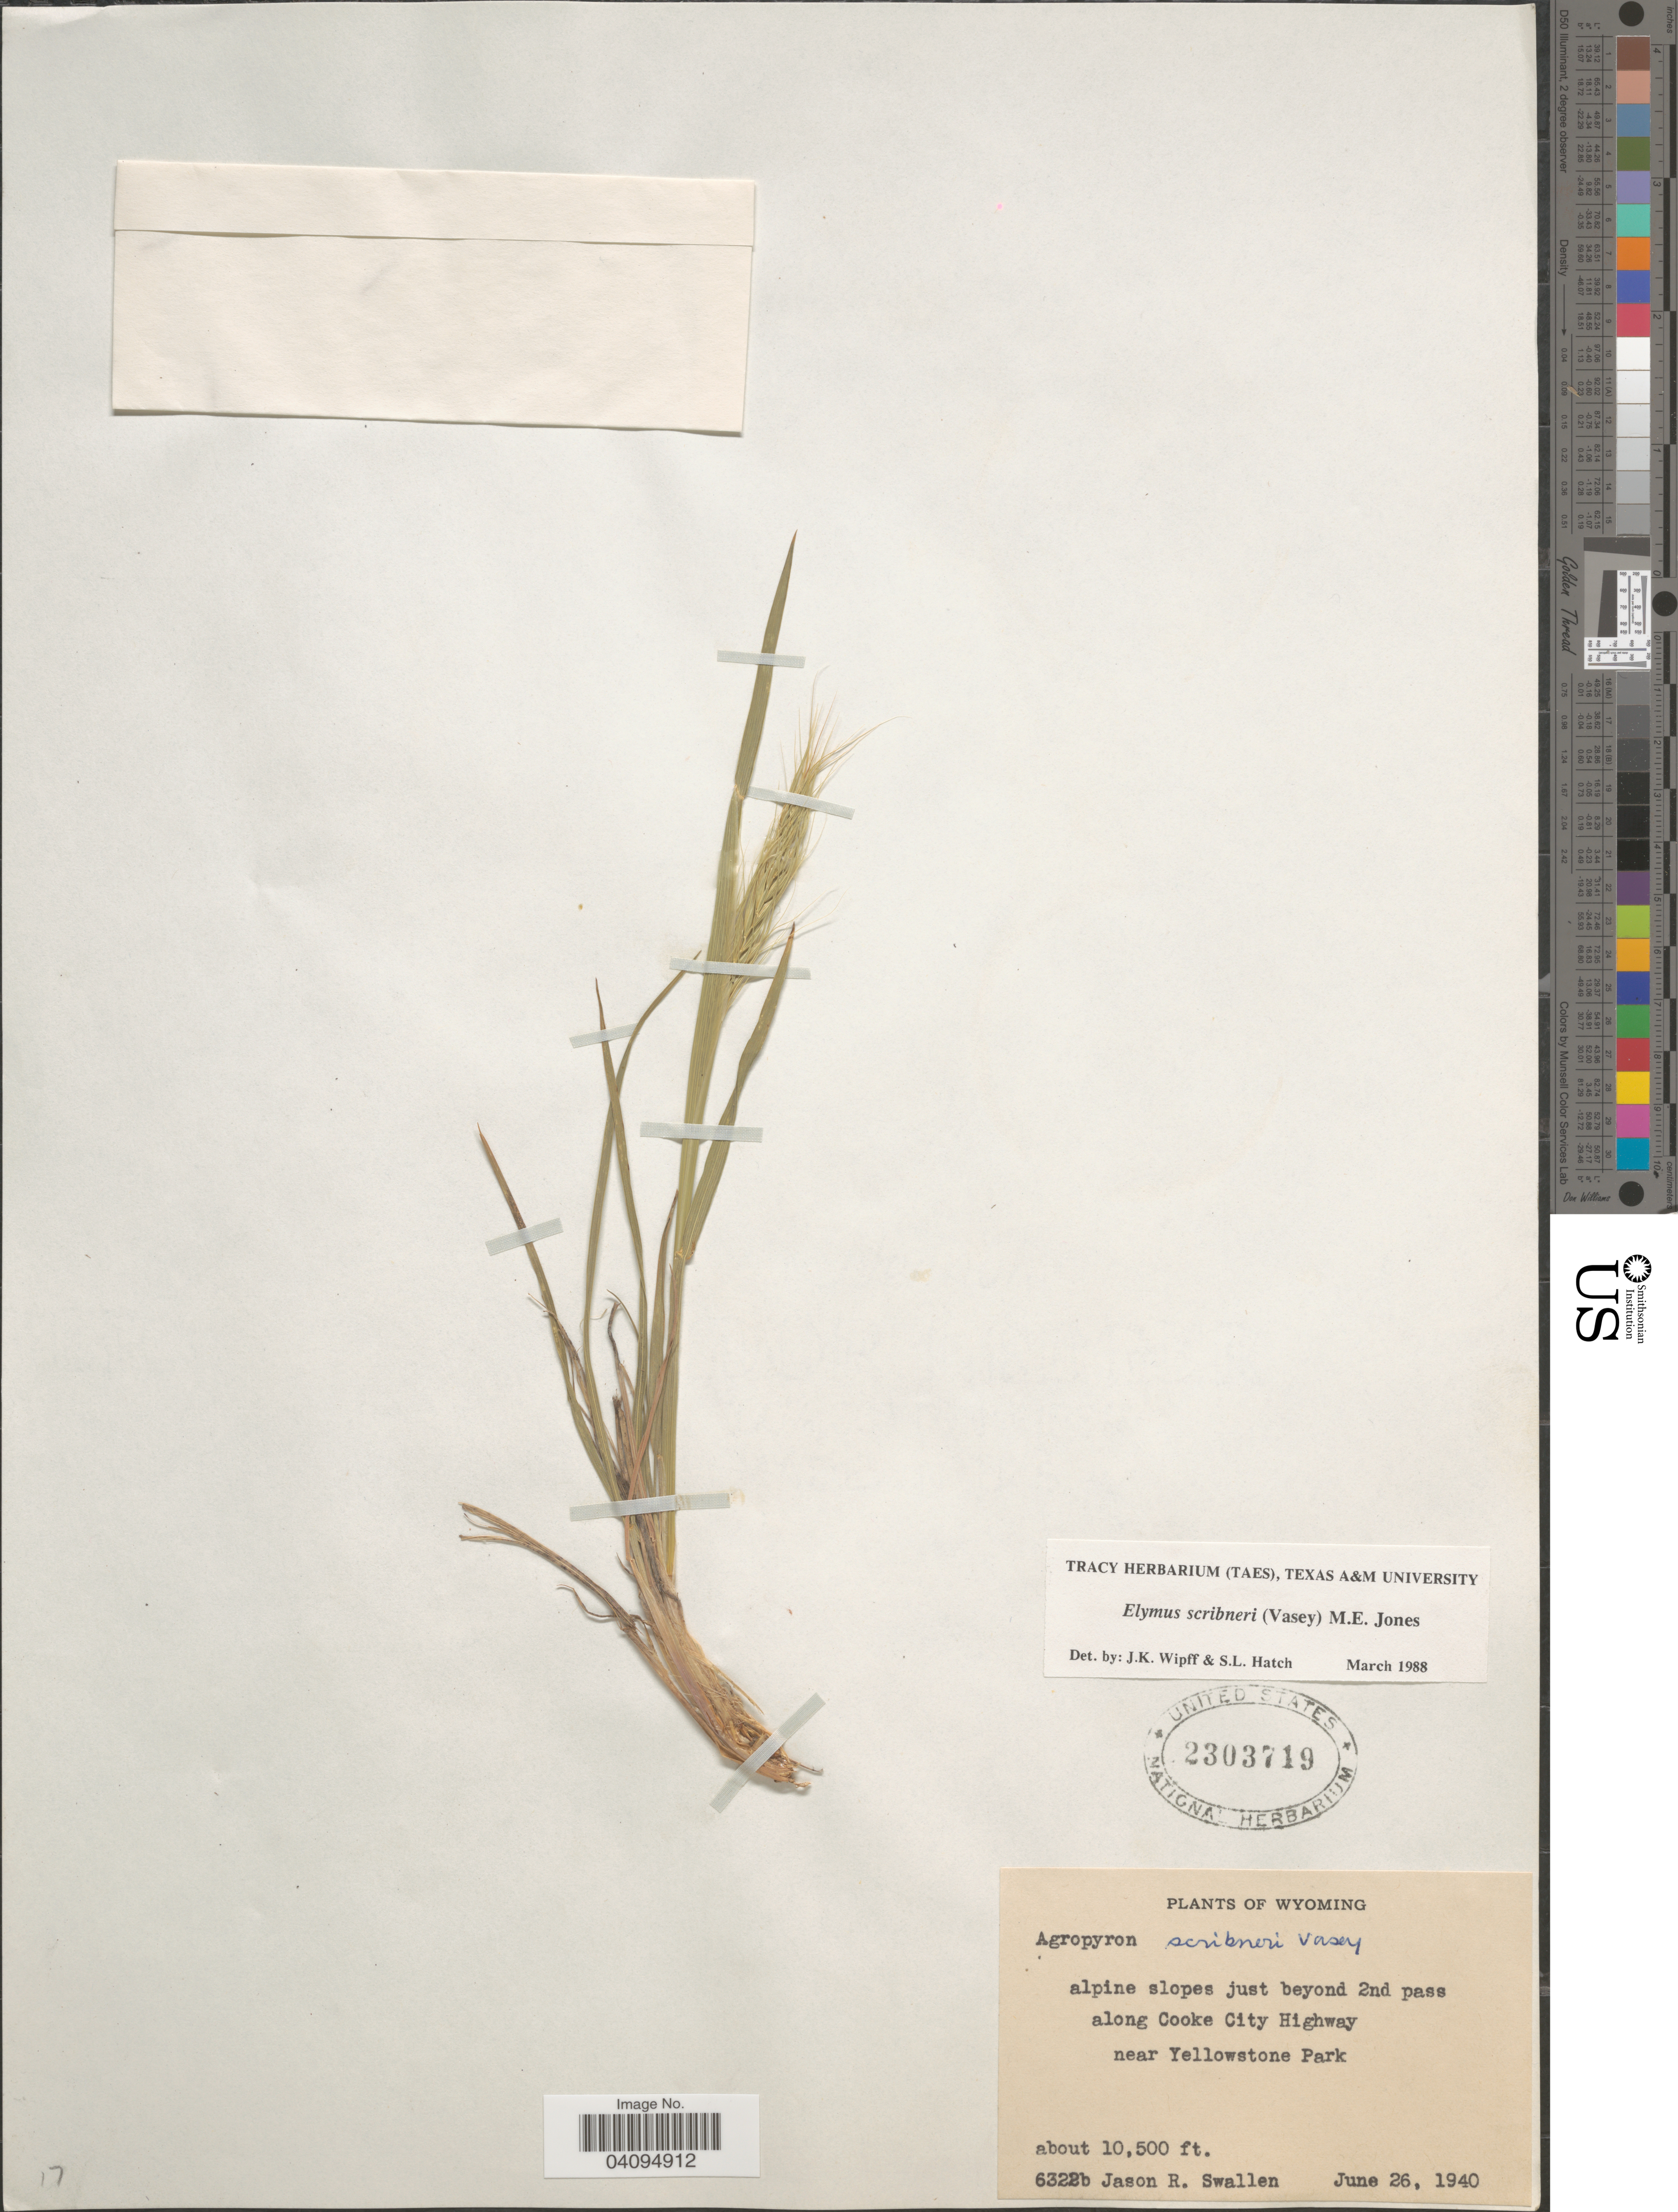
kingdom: Plantae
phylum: Tracheophyta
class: Liliopsida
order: Poales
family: Poaceae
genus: Elymus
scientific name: Elymus scribneri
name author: (Vasey) M.E. Jones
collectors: J. R. Swallen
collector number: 6322b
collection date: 1940-06-26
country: United States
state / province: Wyoming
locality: Alpine slopes just beyond 2nd pass along Cooke City Highway near Yellowstone Park.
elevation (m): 3200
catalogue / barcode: US 2303719